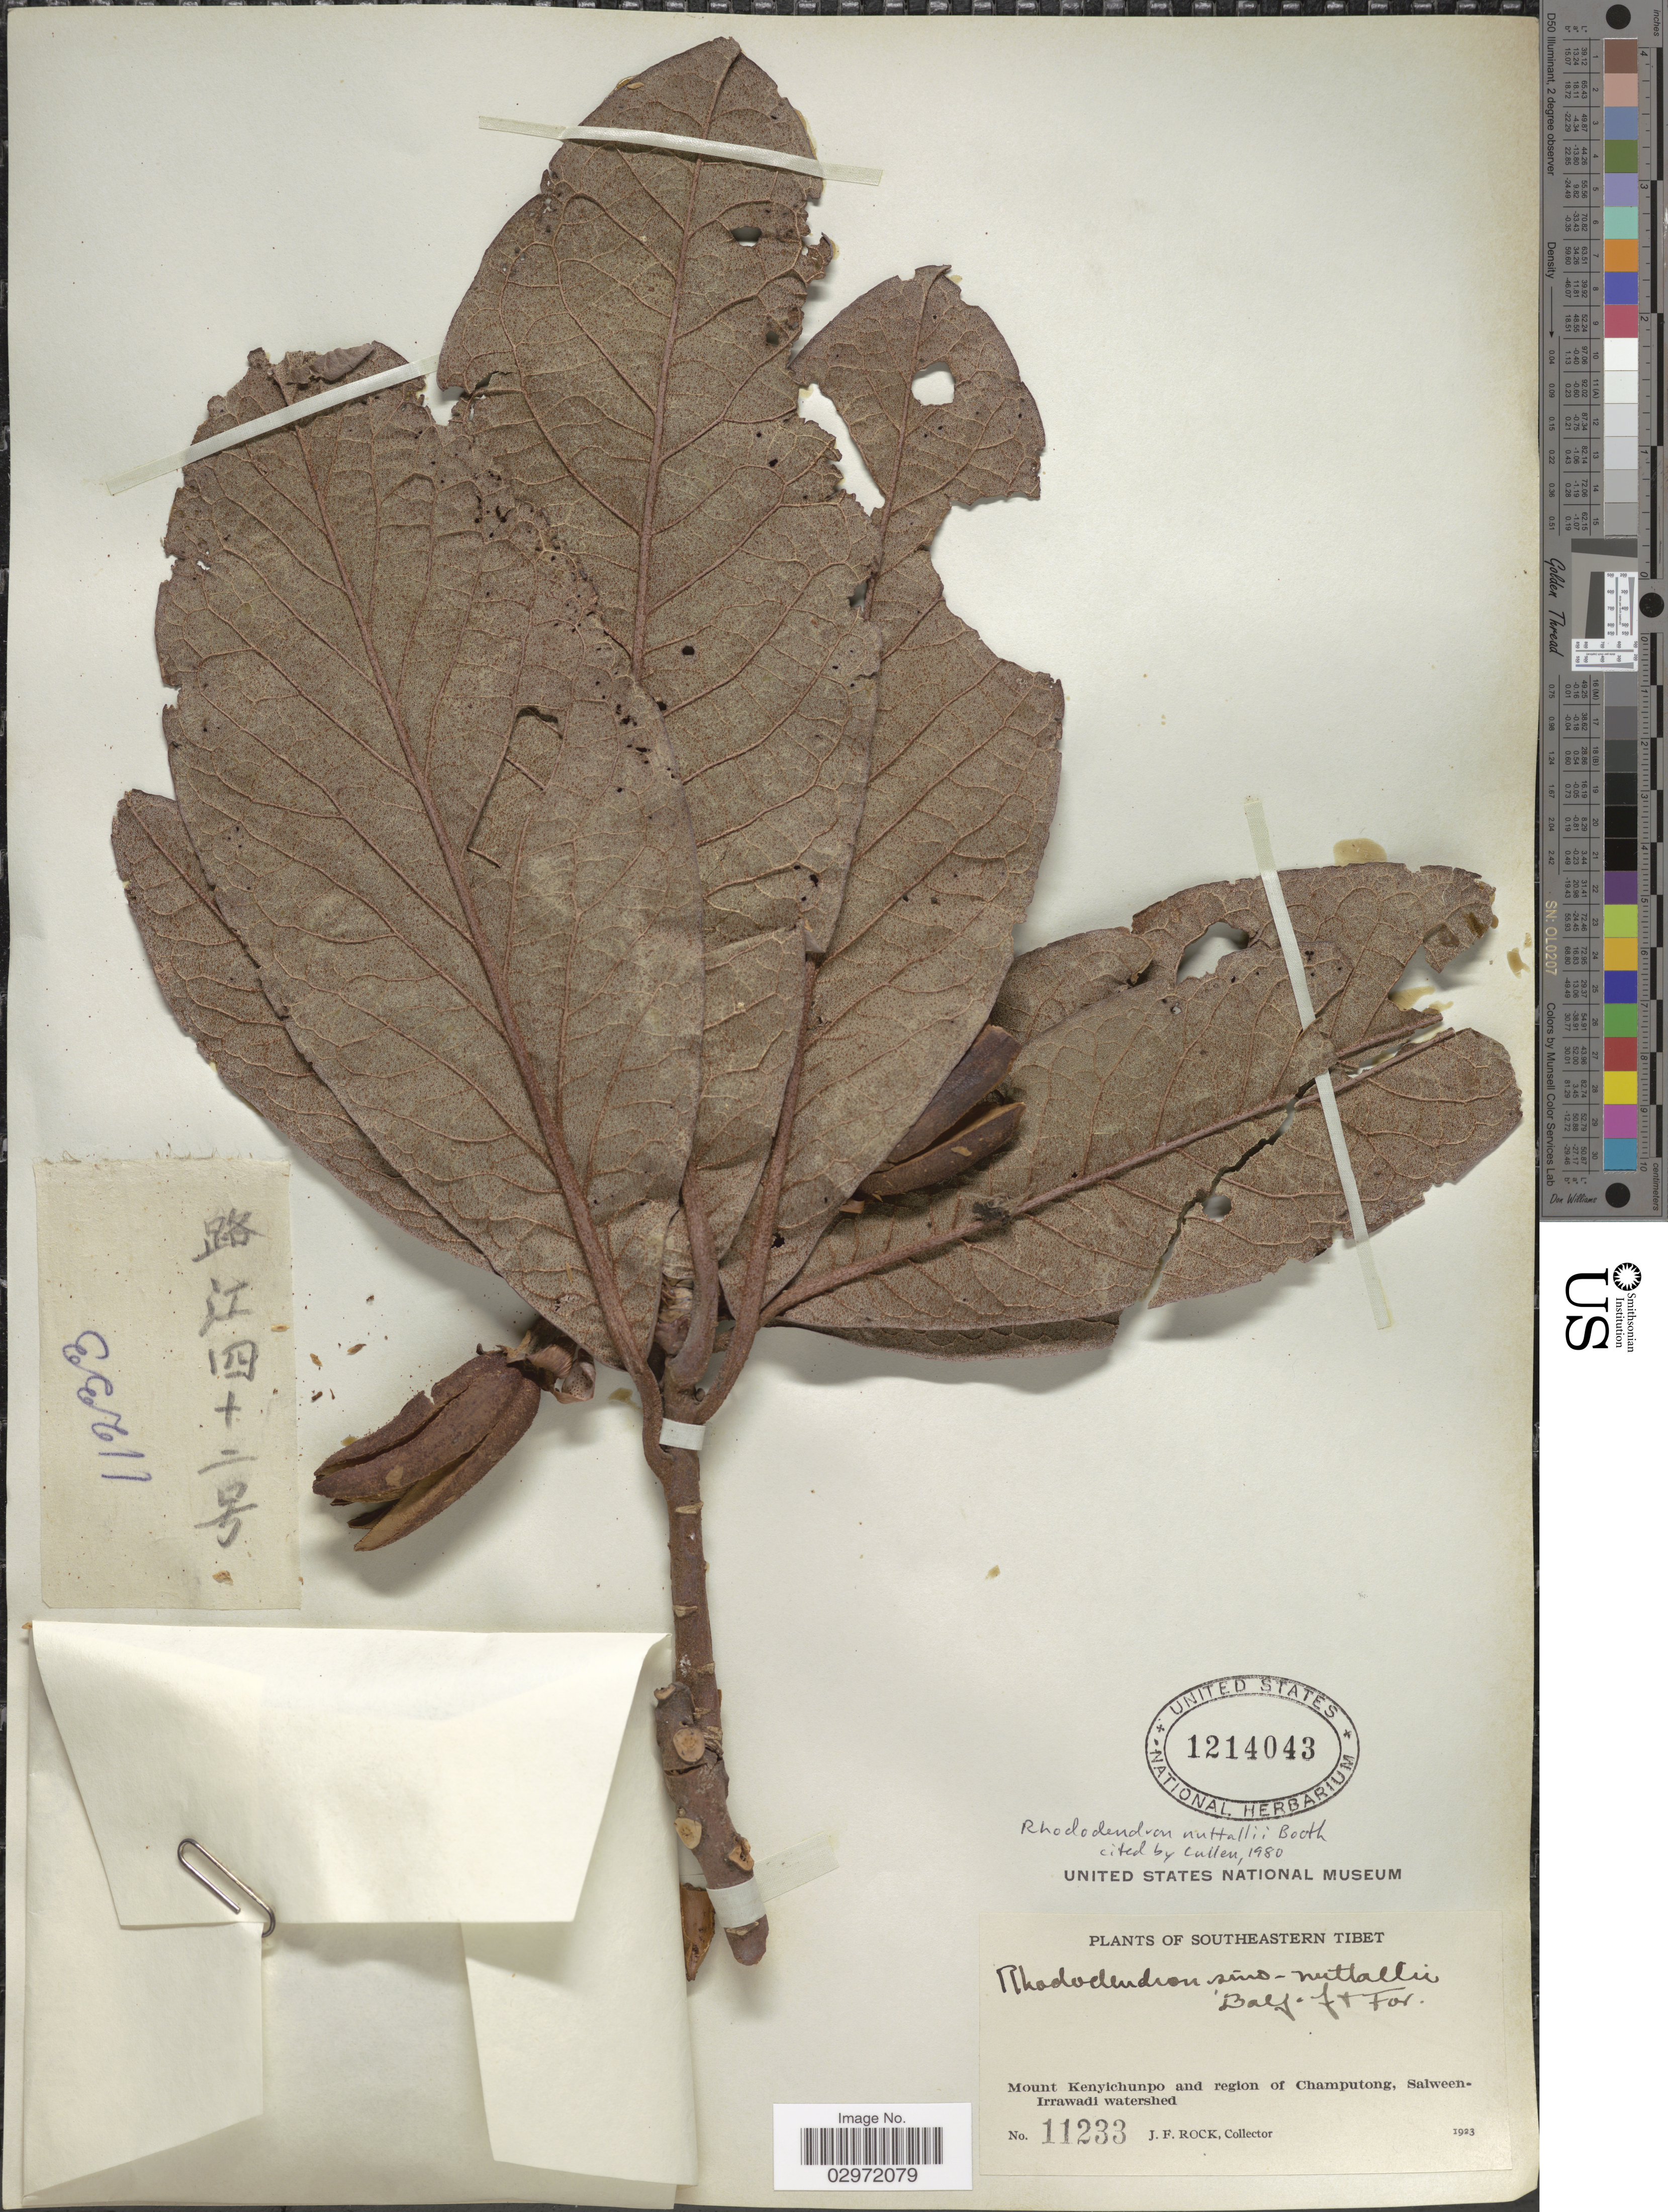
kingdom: Plantae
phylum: Tracheophyta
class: Magnoliopsida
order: Ericales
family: Ericaceae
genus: Rhododendron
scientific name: Rhododendron nuttallii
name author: Booth ex Nutt.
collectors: J. Rock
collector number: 11233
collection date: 1933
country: China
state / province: Xizang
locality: Southeastern Tibet. Mount Kenyichunpo and region of Champutong, Salween-Irrawadi watershed.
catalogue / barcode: US 1214043